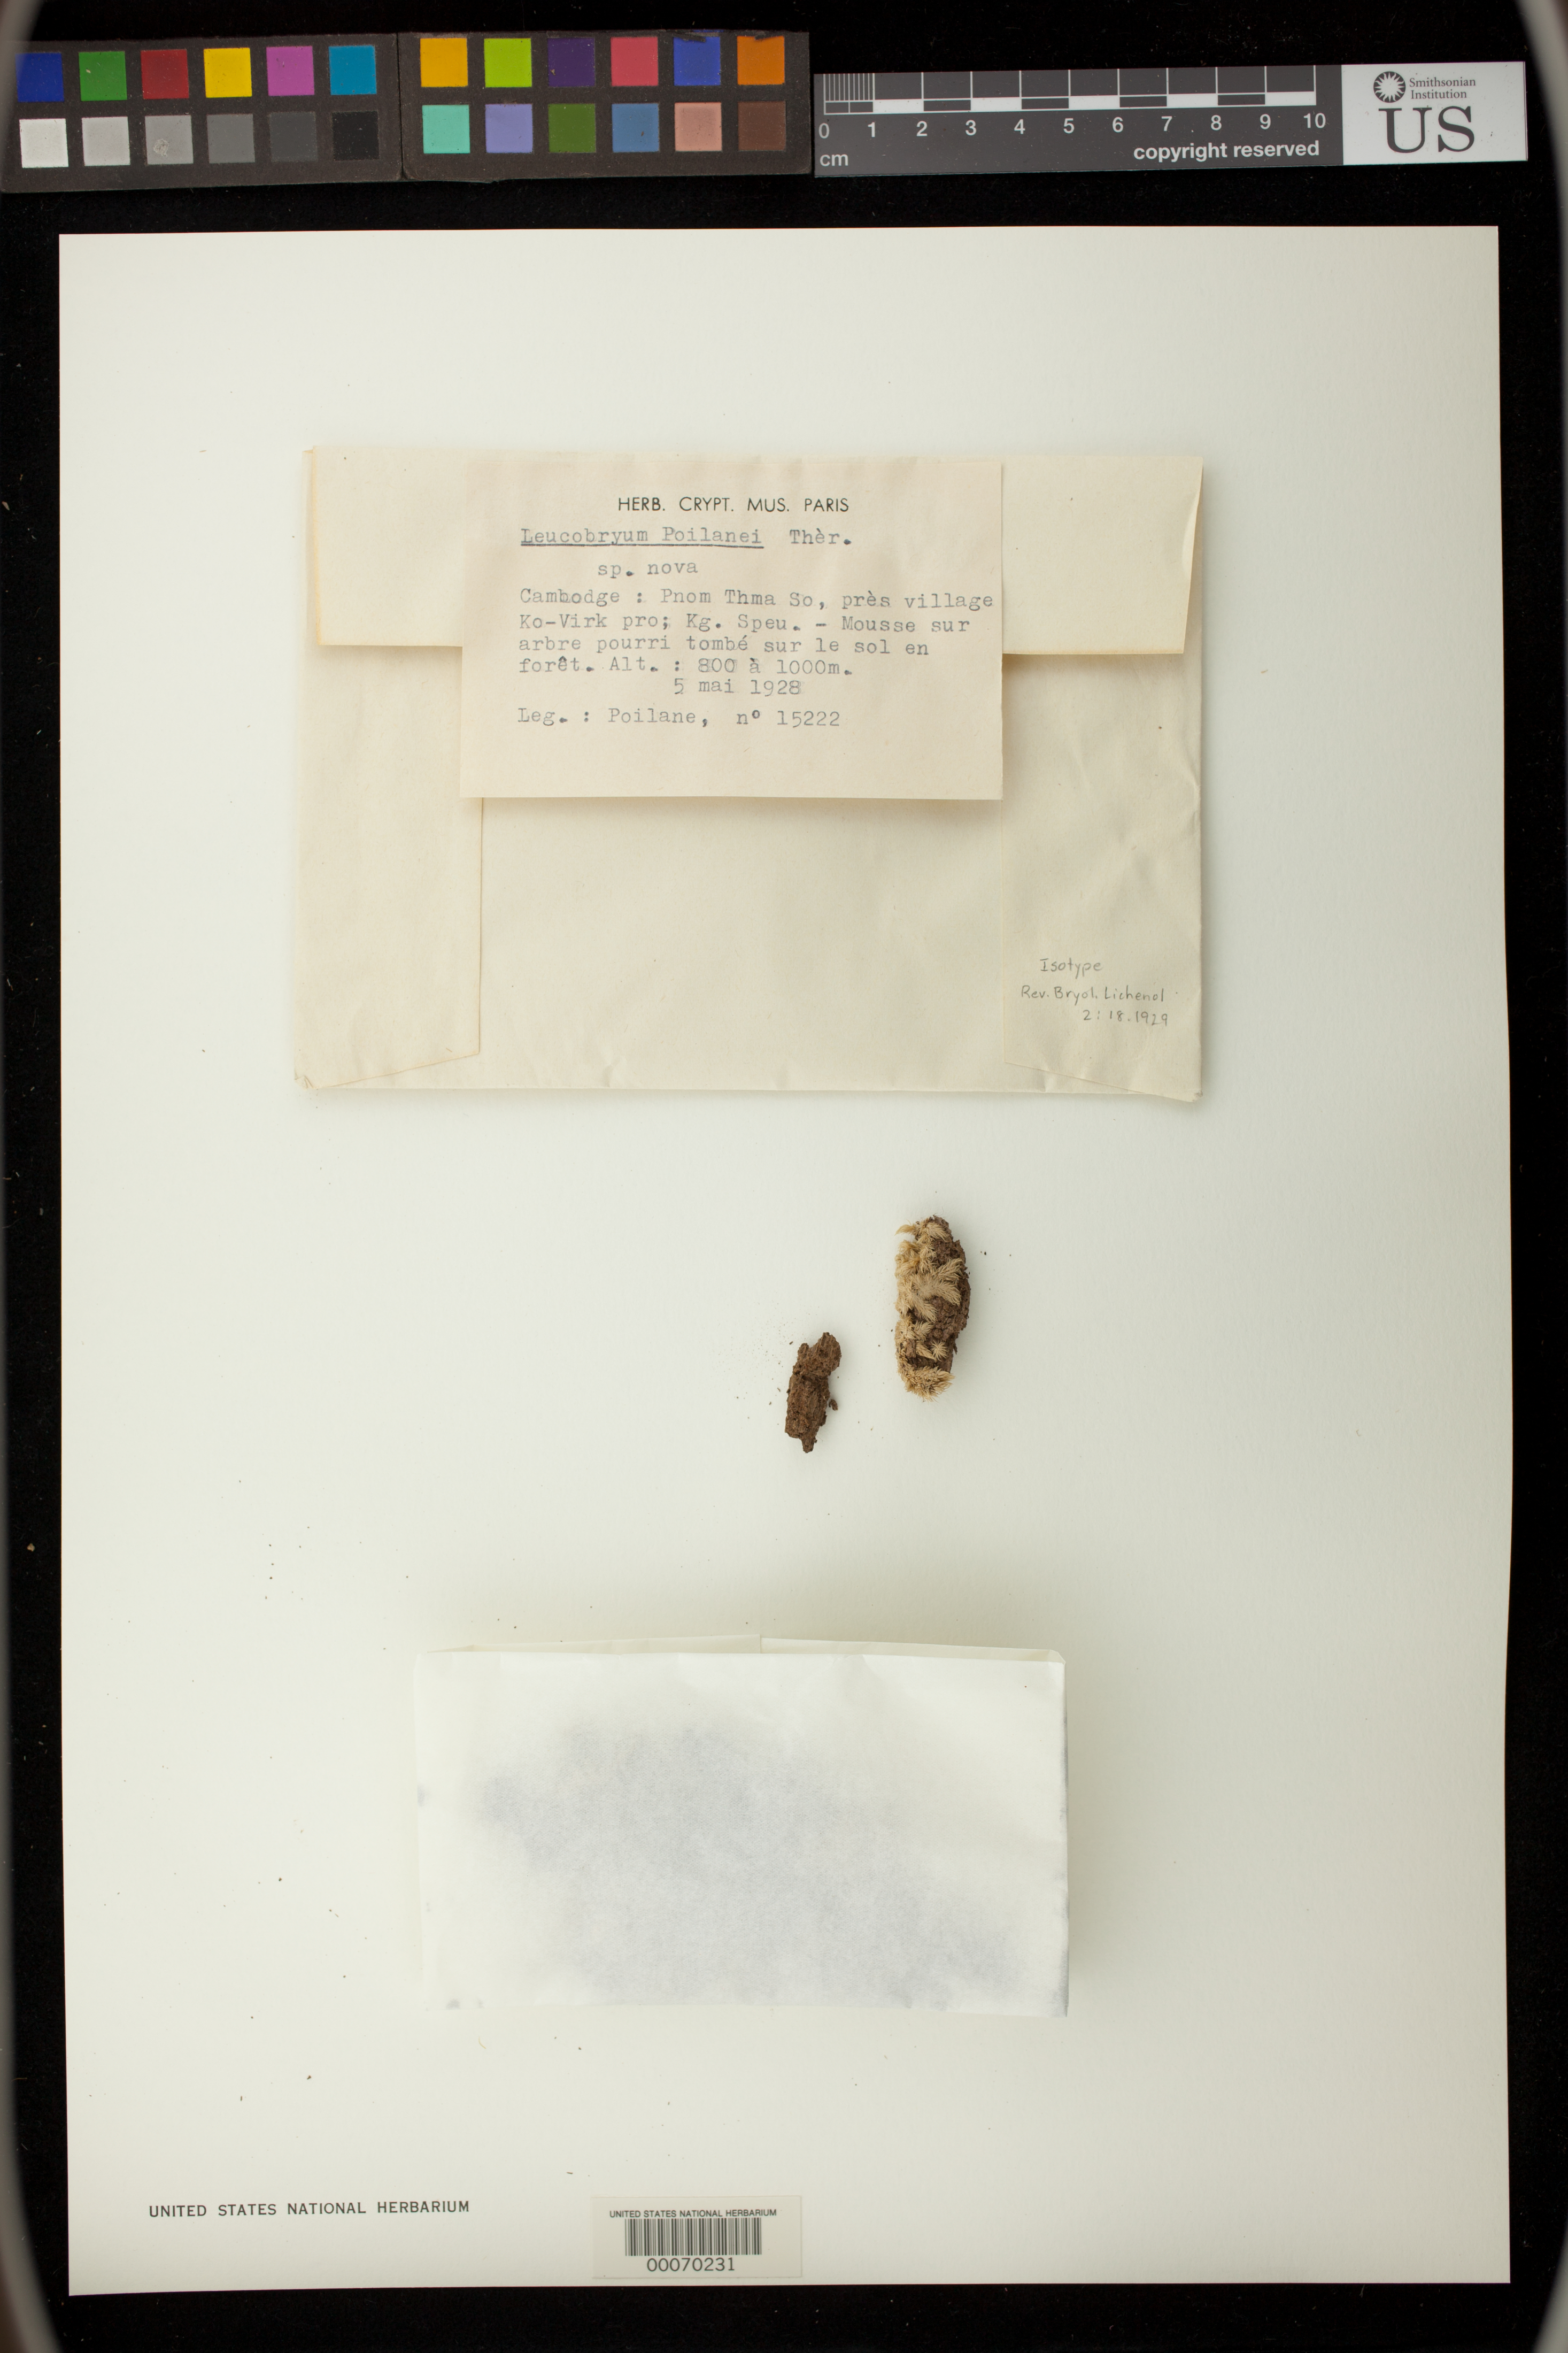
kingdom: Plantae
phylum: Bryophyta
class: Bryopsida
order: Dicranales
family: Leucobryaceae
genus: Leucobryum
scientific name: Leucobryum poilanei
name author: Thér.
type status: Isotype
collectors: M. Poilane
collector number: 15222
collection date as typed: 05 May 1928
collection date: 1928-05-05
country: Cambodia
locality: Pnom Thma So, near village Ko-Virk Pro.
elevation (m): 800